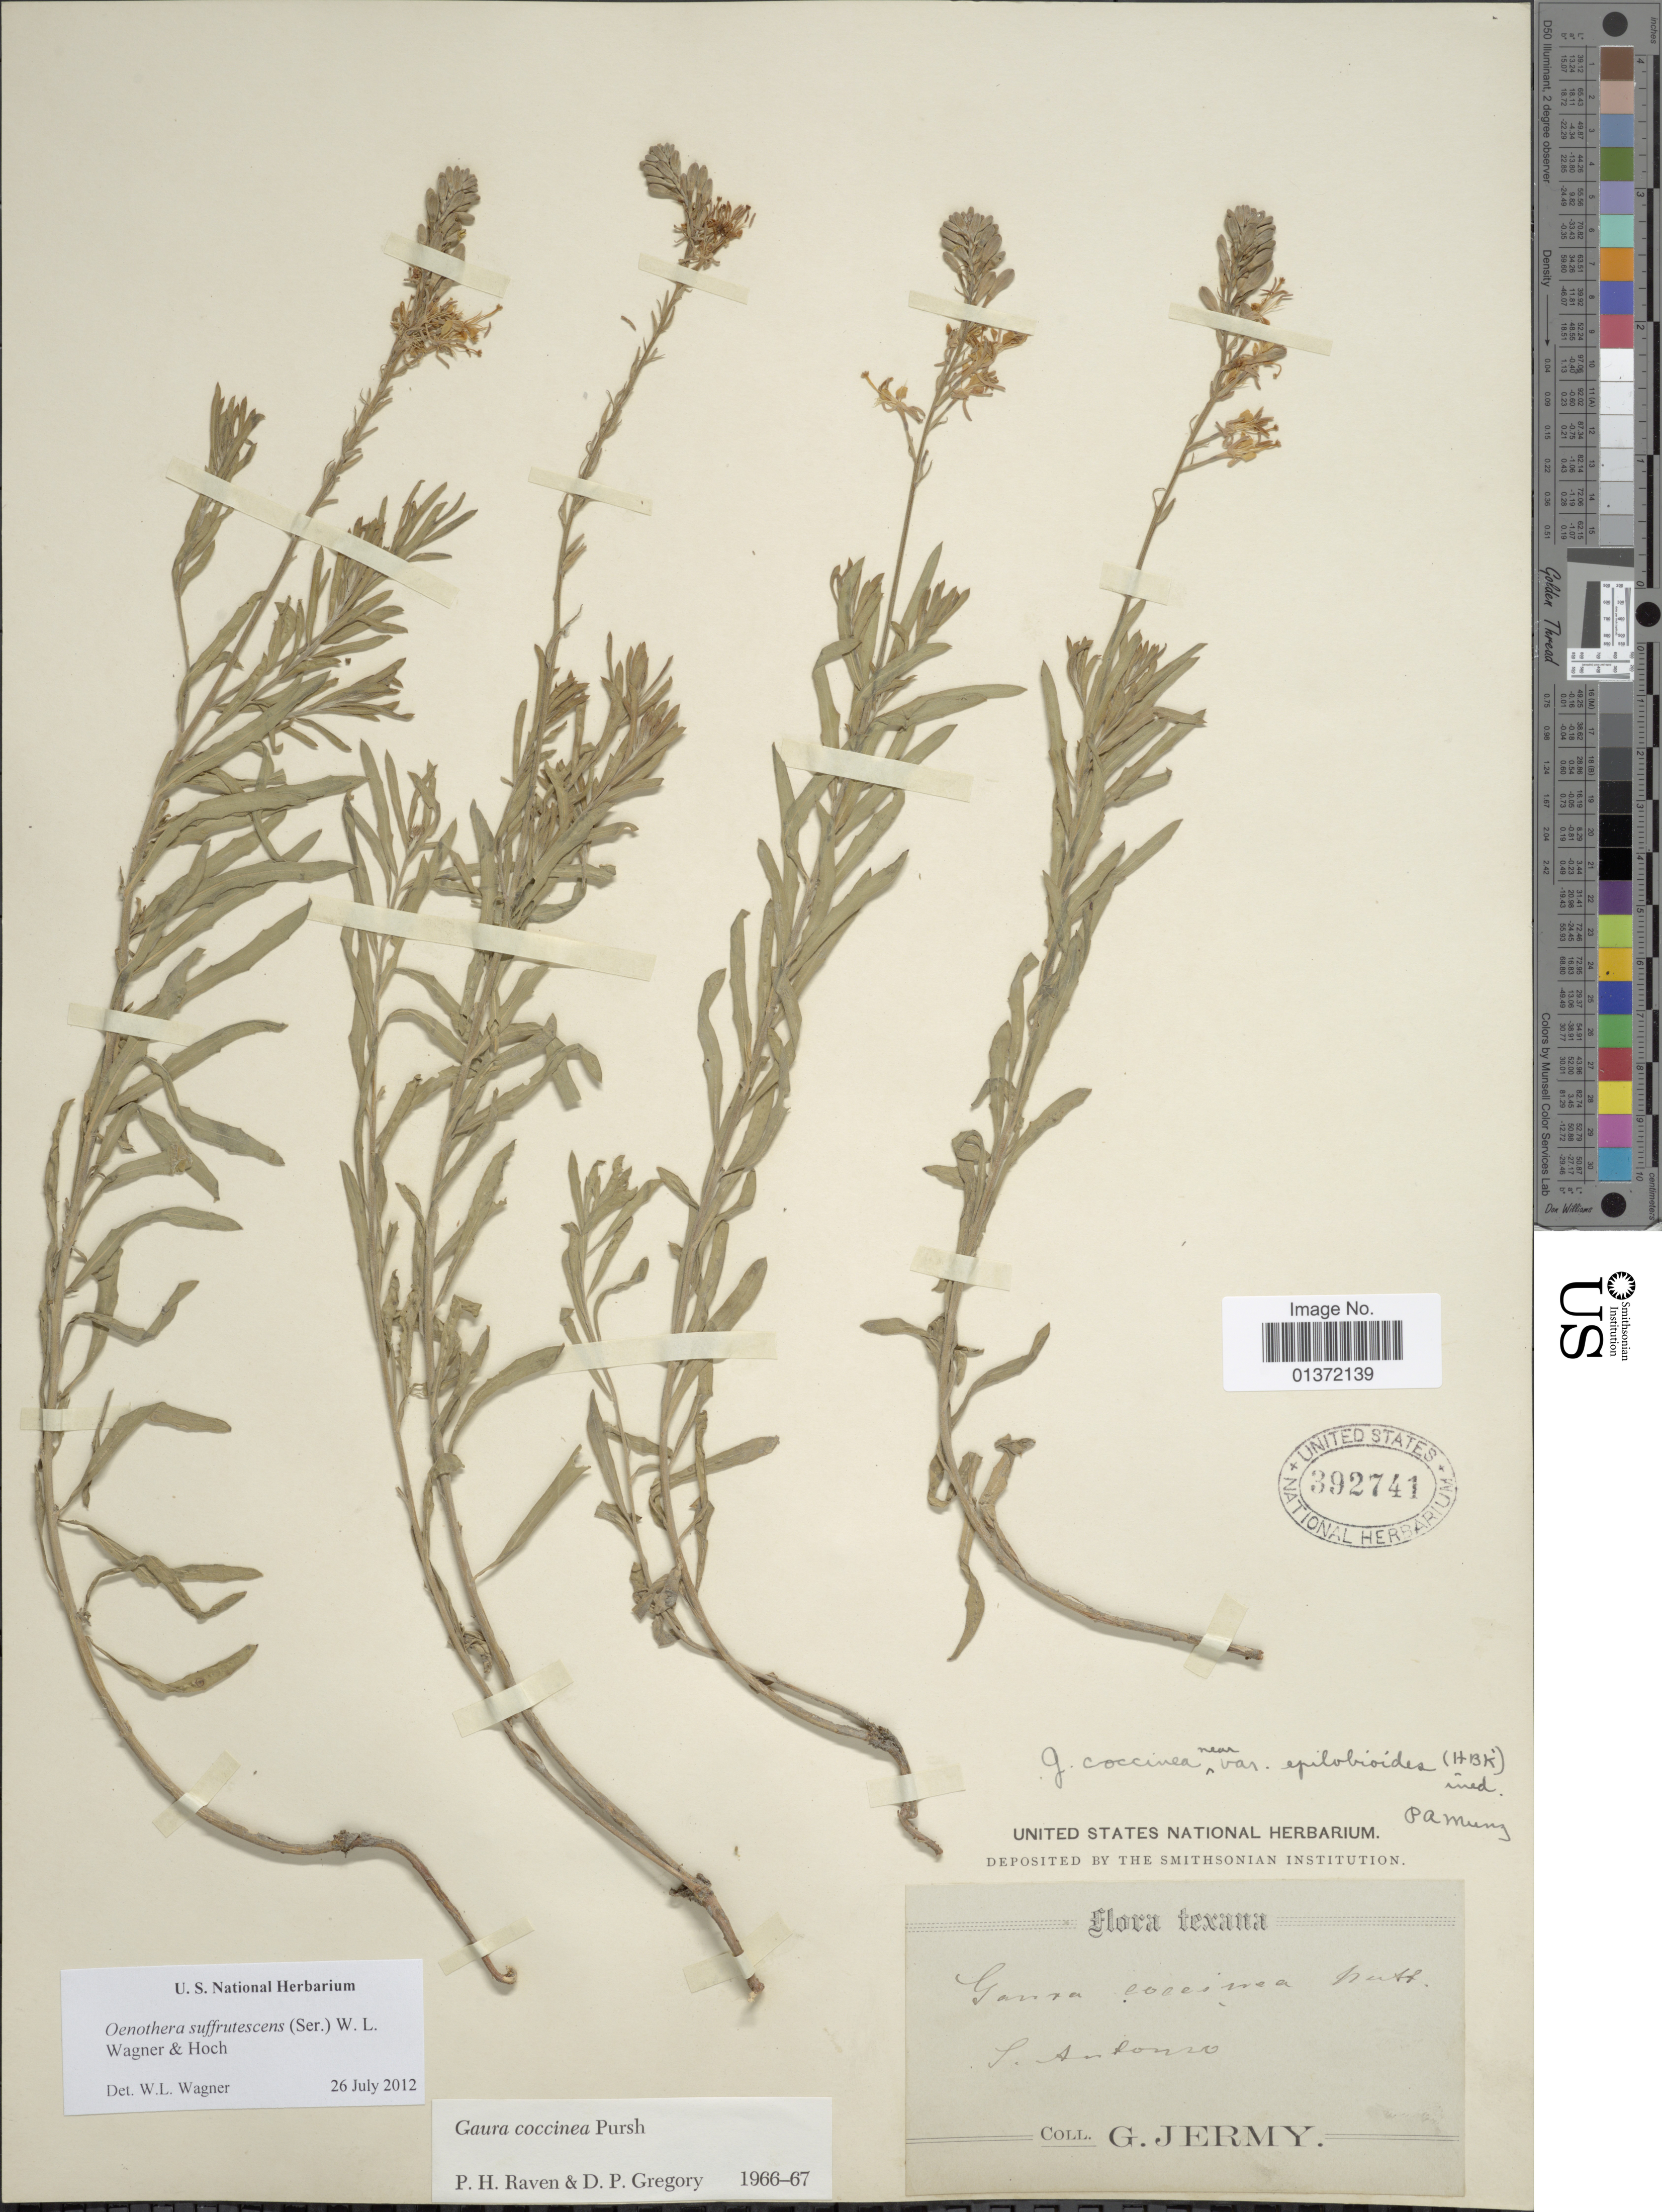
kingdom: Plantae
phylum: Tracheophyta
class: Magnoliopsida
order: Myrtales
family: Onagraceae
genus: Oenothera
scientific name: Oenothera suffrutescens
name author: (Ser.) W.L. Wagner & Hoch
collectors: G. Jermy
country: United States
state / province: Texas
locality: S. Antonio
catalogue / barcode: US 392741